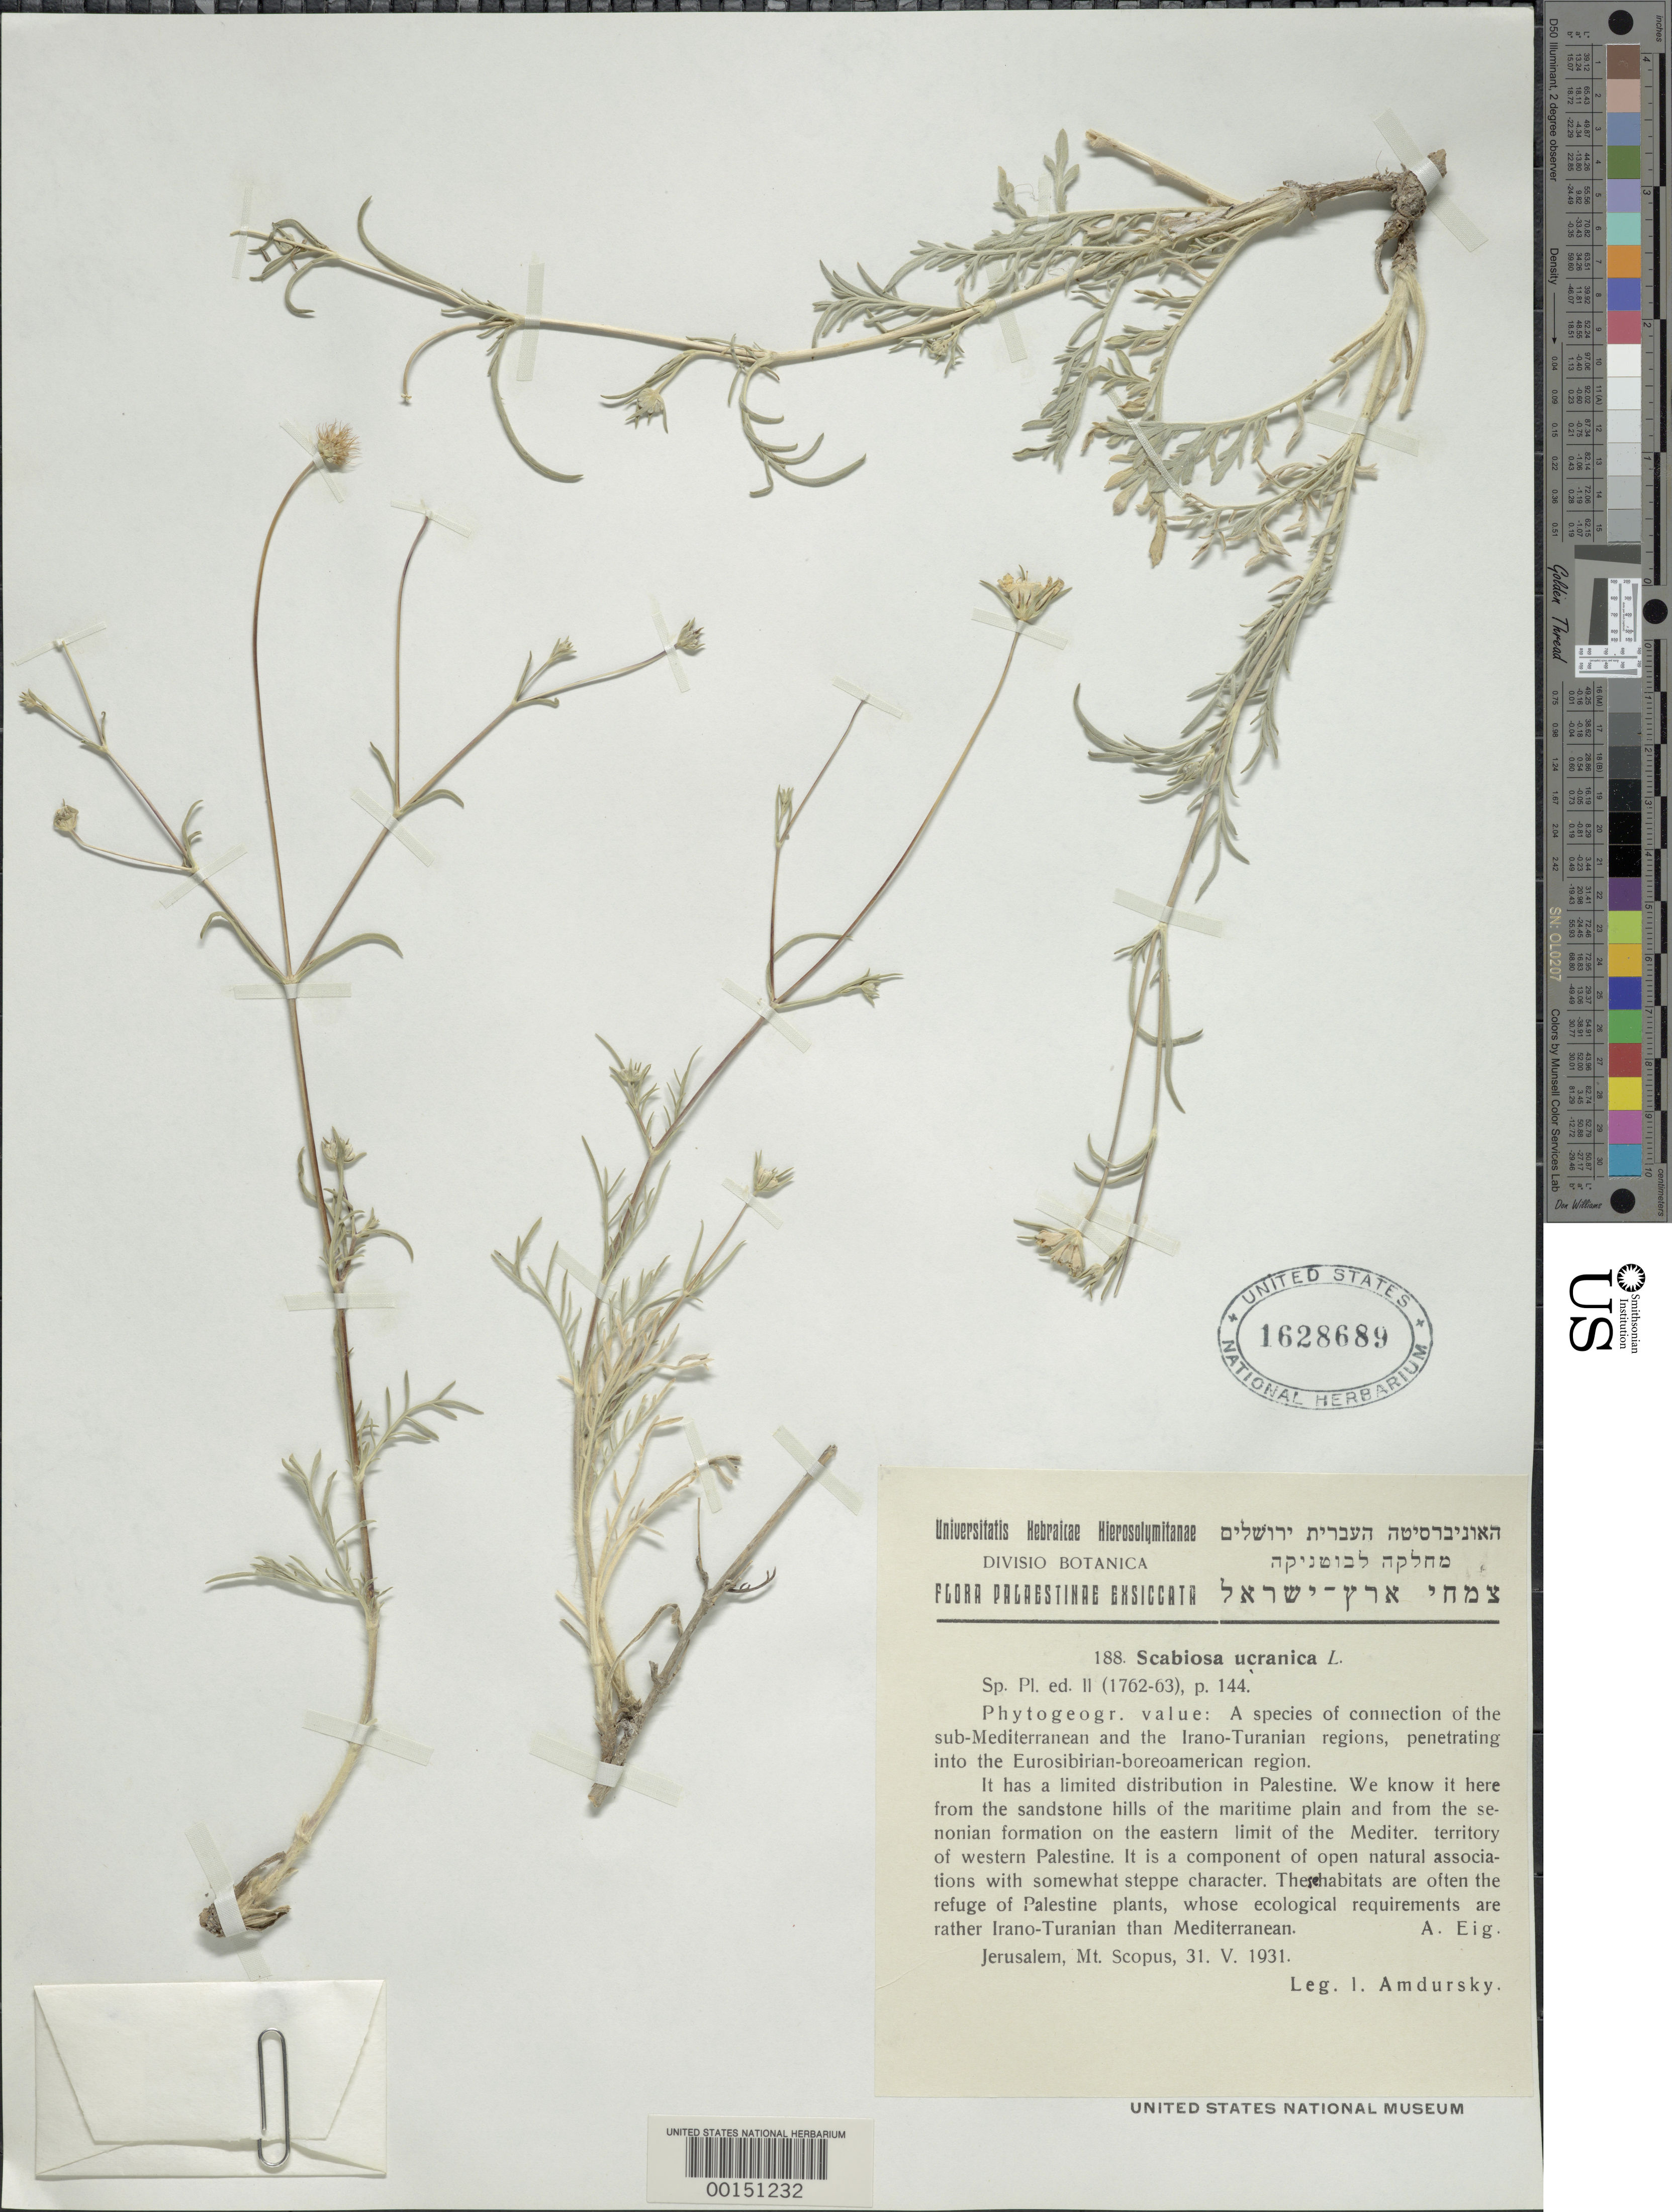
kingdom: Plantae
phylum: Tracheophyta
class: Magnoliopsida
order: Dipsacales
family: Caprifoliaceae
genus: Scabiosa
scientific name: Scabiosa ucranica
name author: L.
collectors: I. Amdursky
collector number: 188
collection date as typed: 31 May 1931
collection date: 1931-05-31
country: Israel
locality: Jerusalem, Mt. Scopus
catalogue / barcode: US 1628689